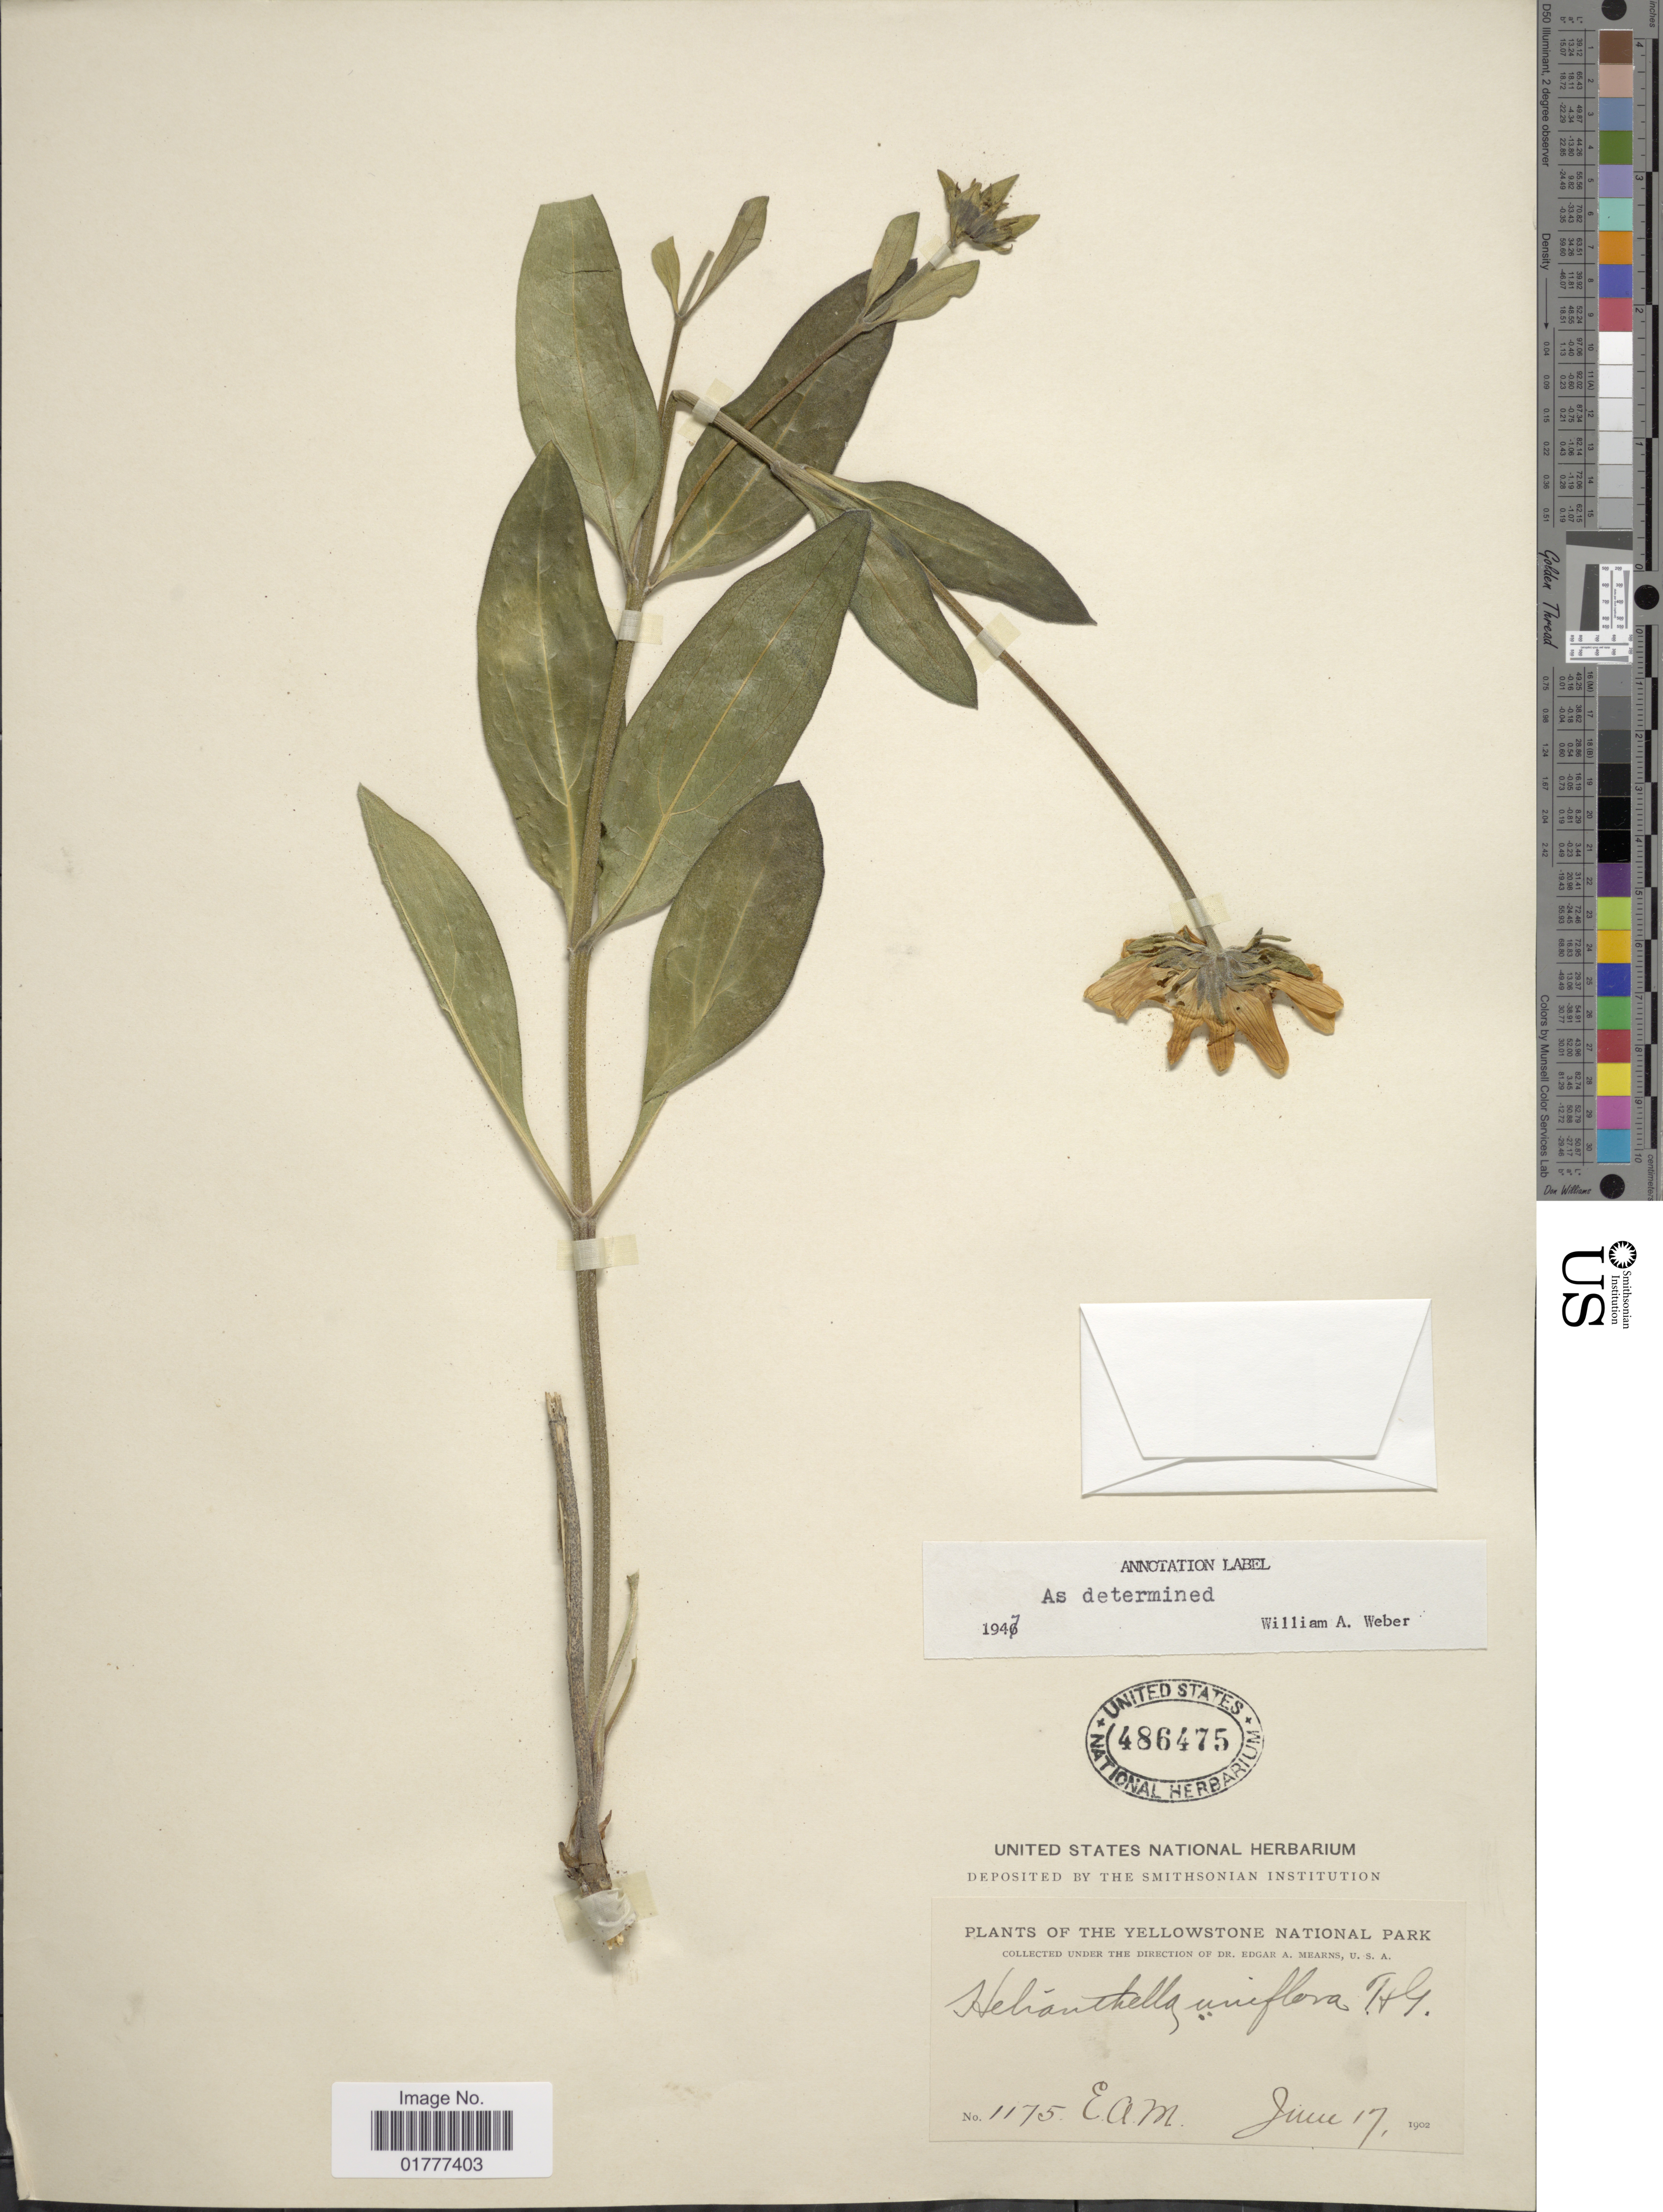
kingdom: Plantae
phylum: Tracheophyta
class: Magnoliopsida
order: Asterales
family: Asteraceae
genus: Helianthella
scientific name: Helianthella uniflora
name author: Torr. & A. Gray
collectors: E. A. Mearns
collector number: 1175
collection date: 1902-06-17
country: United States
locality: Yellowstone National Park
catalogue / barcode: US 486475